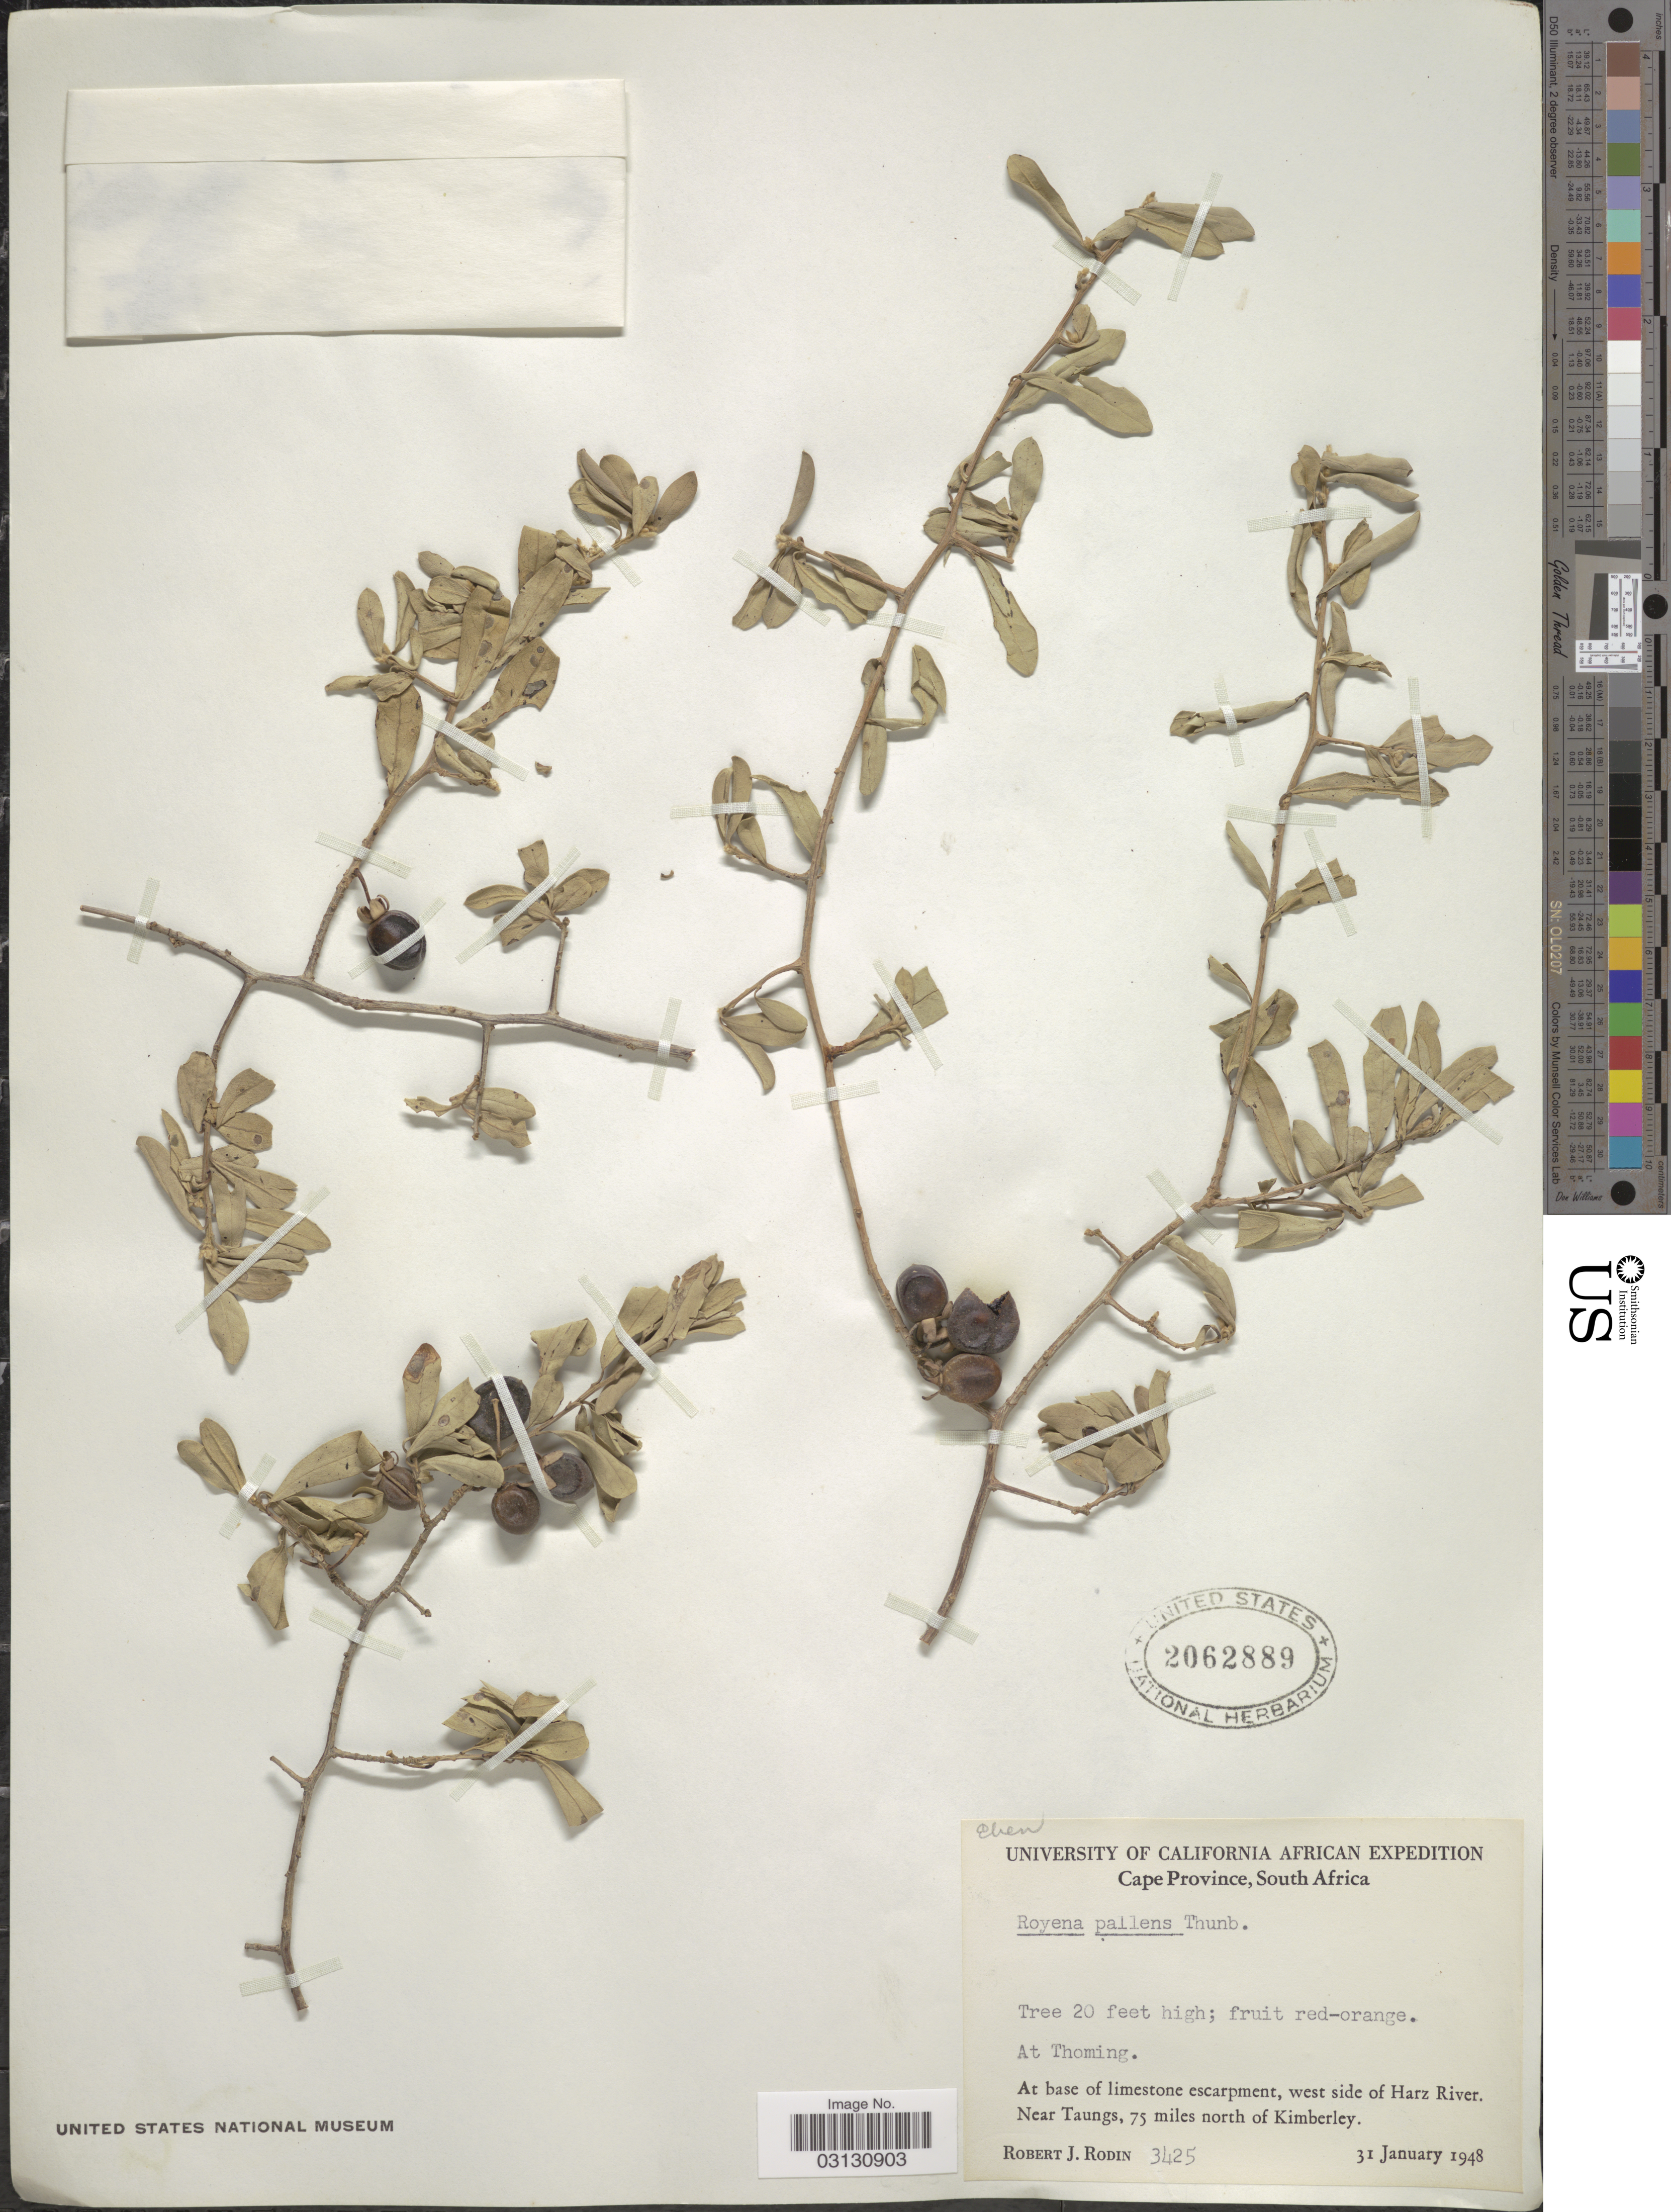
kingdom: Plantae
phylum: Tracheophyta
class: Magnoliopsida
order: Ericales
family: Ebenaceae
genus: Royena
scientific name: Royena pallens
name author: Thunb.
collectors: R. J. Rodin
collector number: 3425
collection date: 1948-01-31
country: South Africa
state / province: Northern Cape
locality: At Thoming. At base of limestone escarpment, west side of Harz River. Near Taungs, 75 miles north of Kimberley.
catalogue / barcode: US 2062889